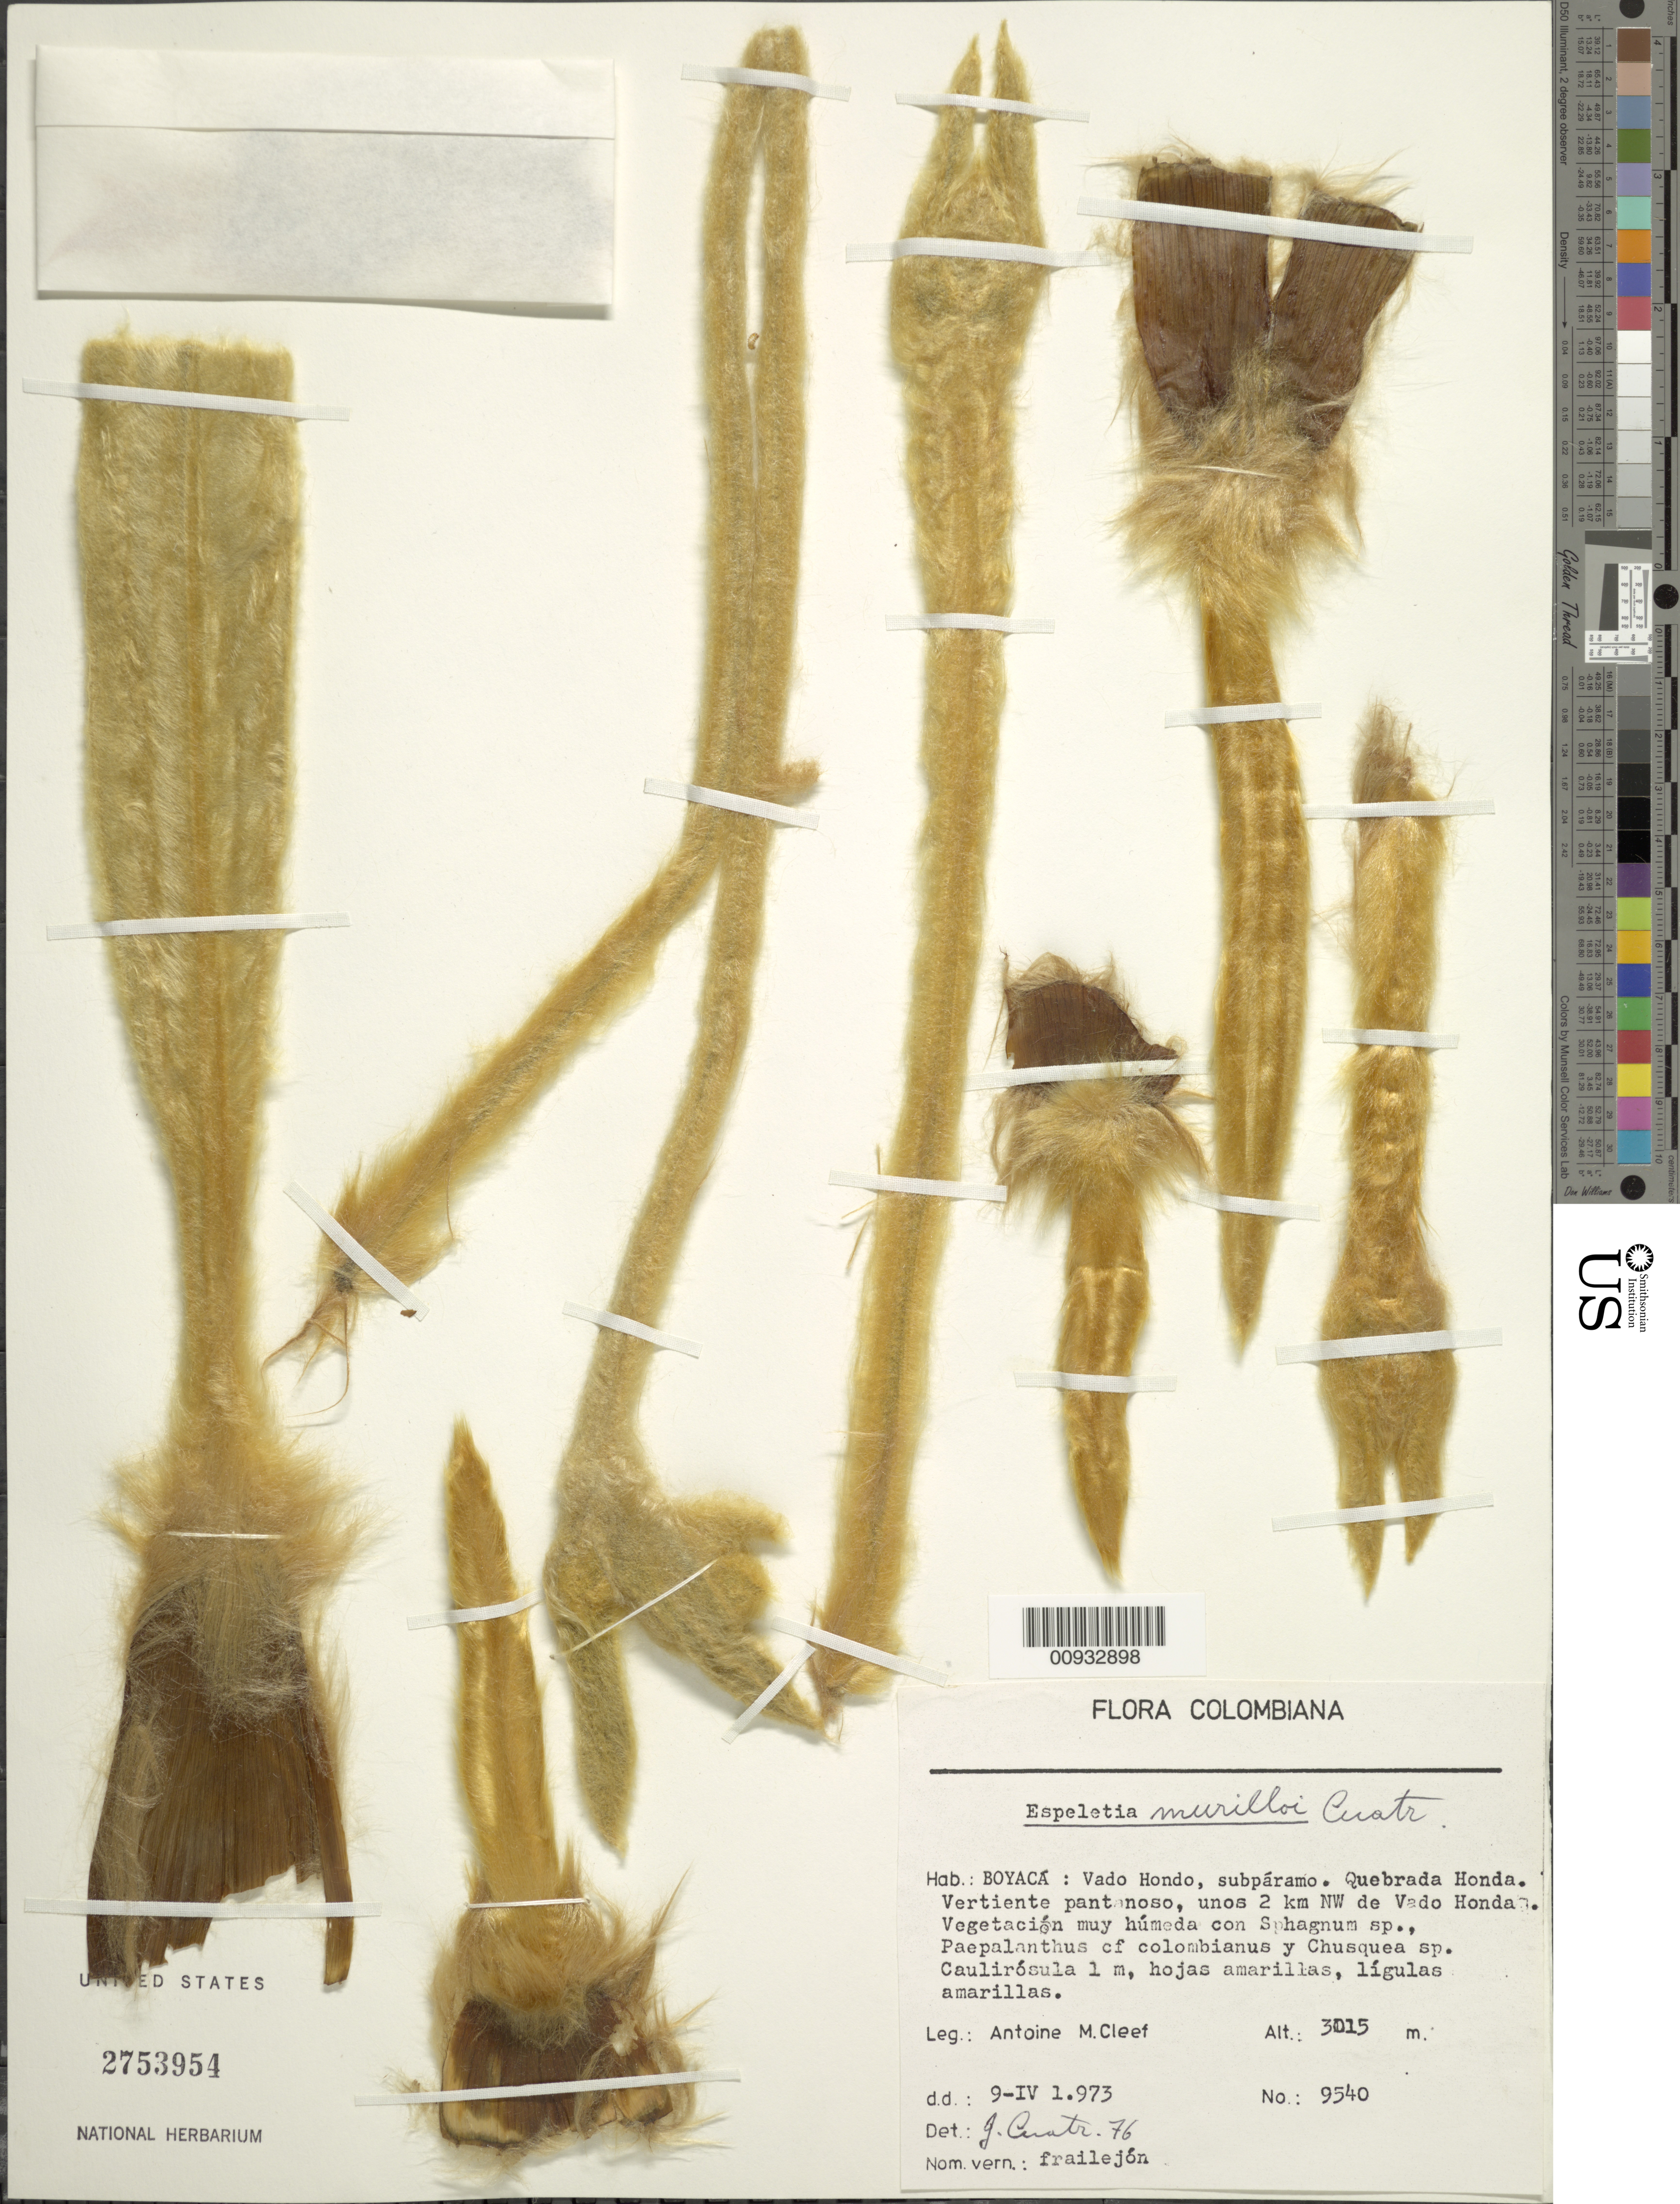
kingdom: Plantae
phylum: Tracheophyta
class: Magnoliopsida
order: Asterales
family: Asteraceae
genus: Espeletia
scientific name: Espeletia murilloi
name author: Cuatrec.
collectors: A. M. Cleef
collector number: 9540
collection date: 1973-04-09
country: Colombia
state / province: Boyacá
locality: Vado Hondo, Quebrada Honda, unos 2 km NW de Vado Honda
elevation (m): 3015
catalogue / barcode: US 2753954